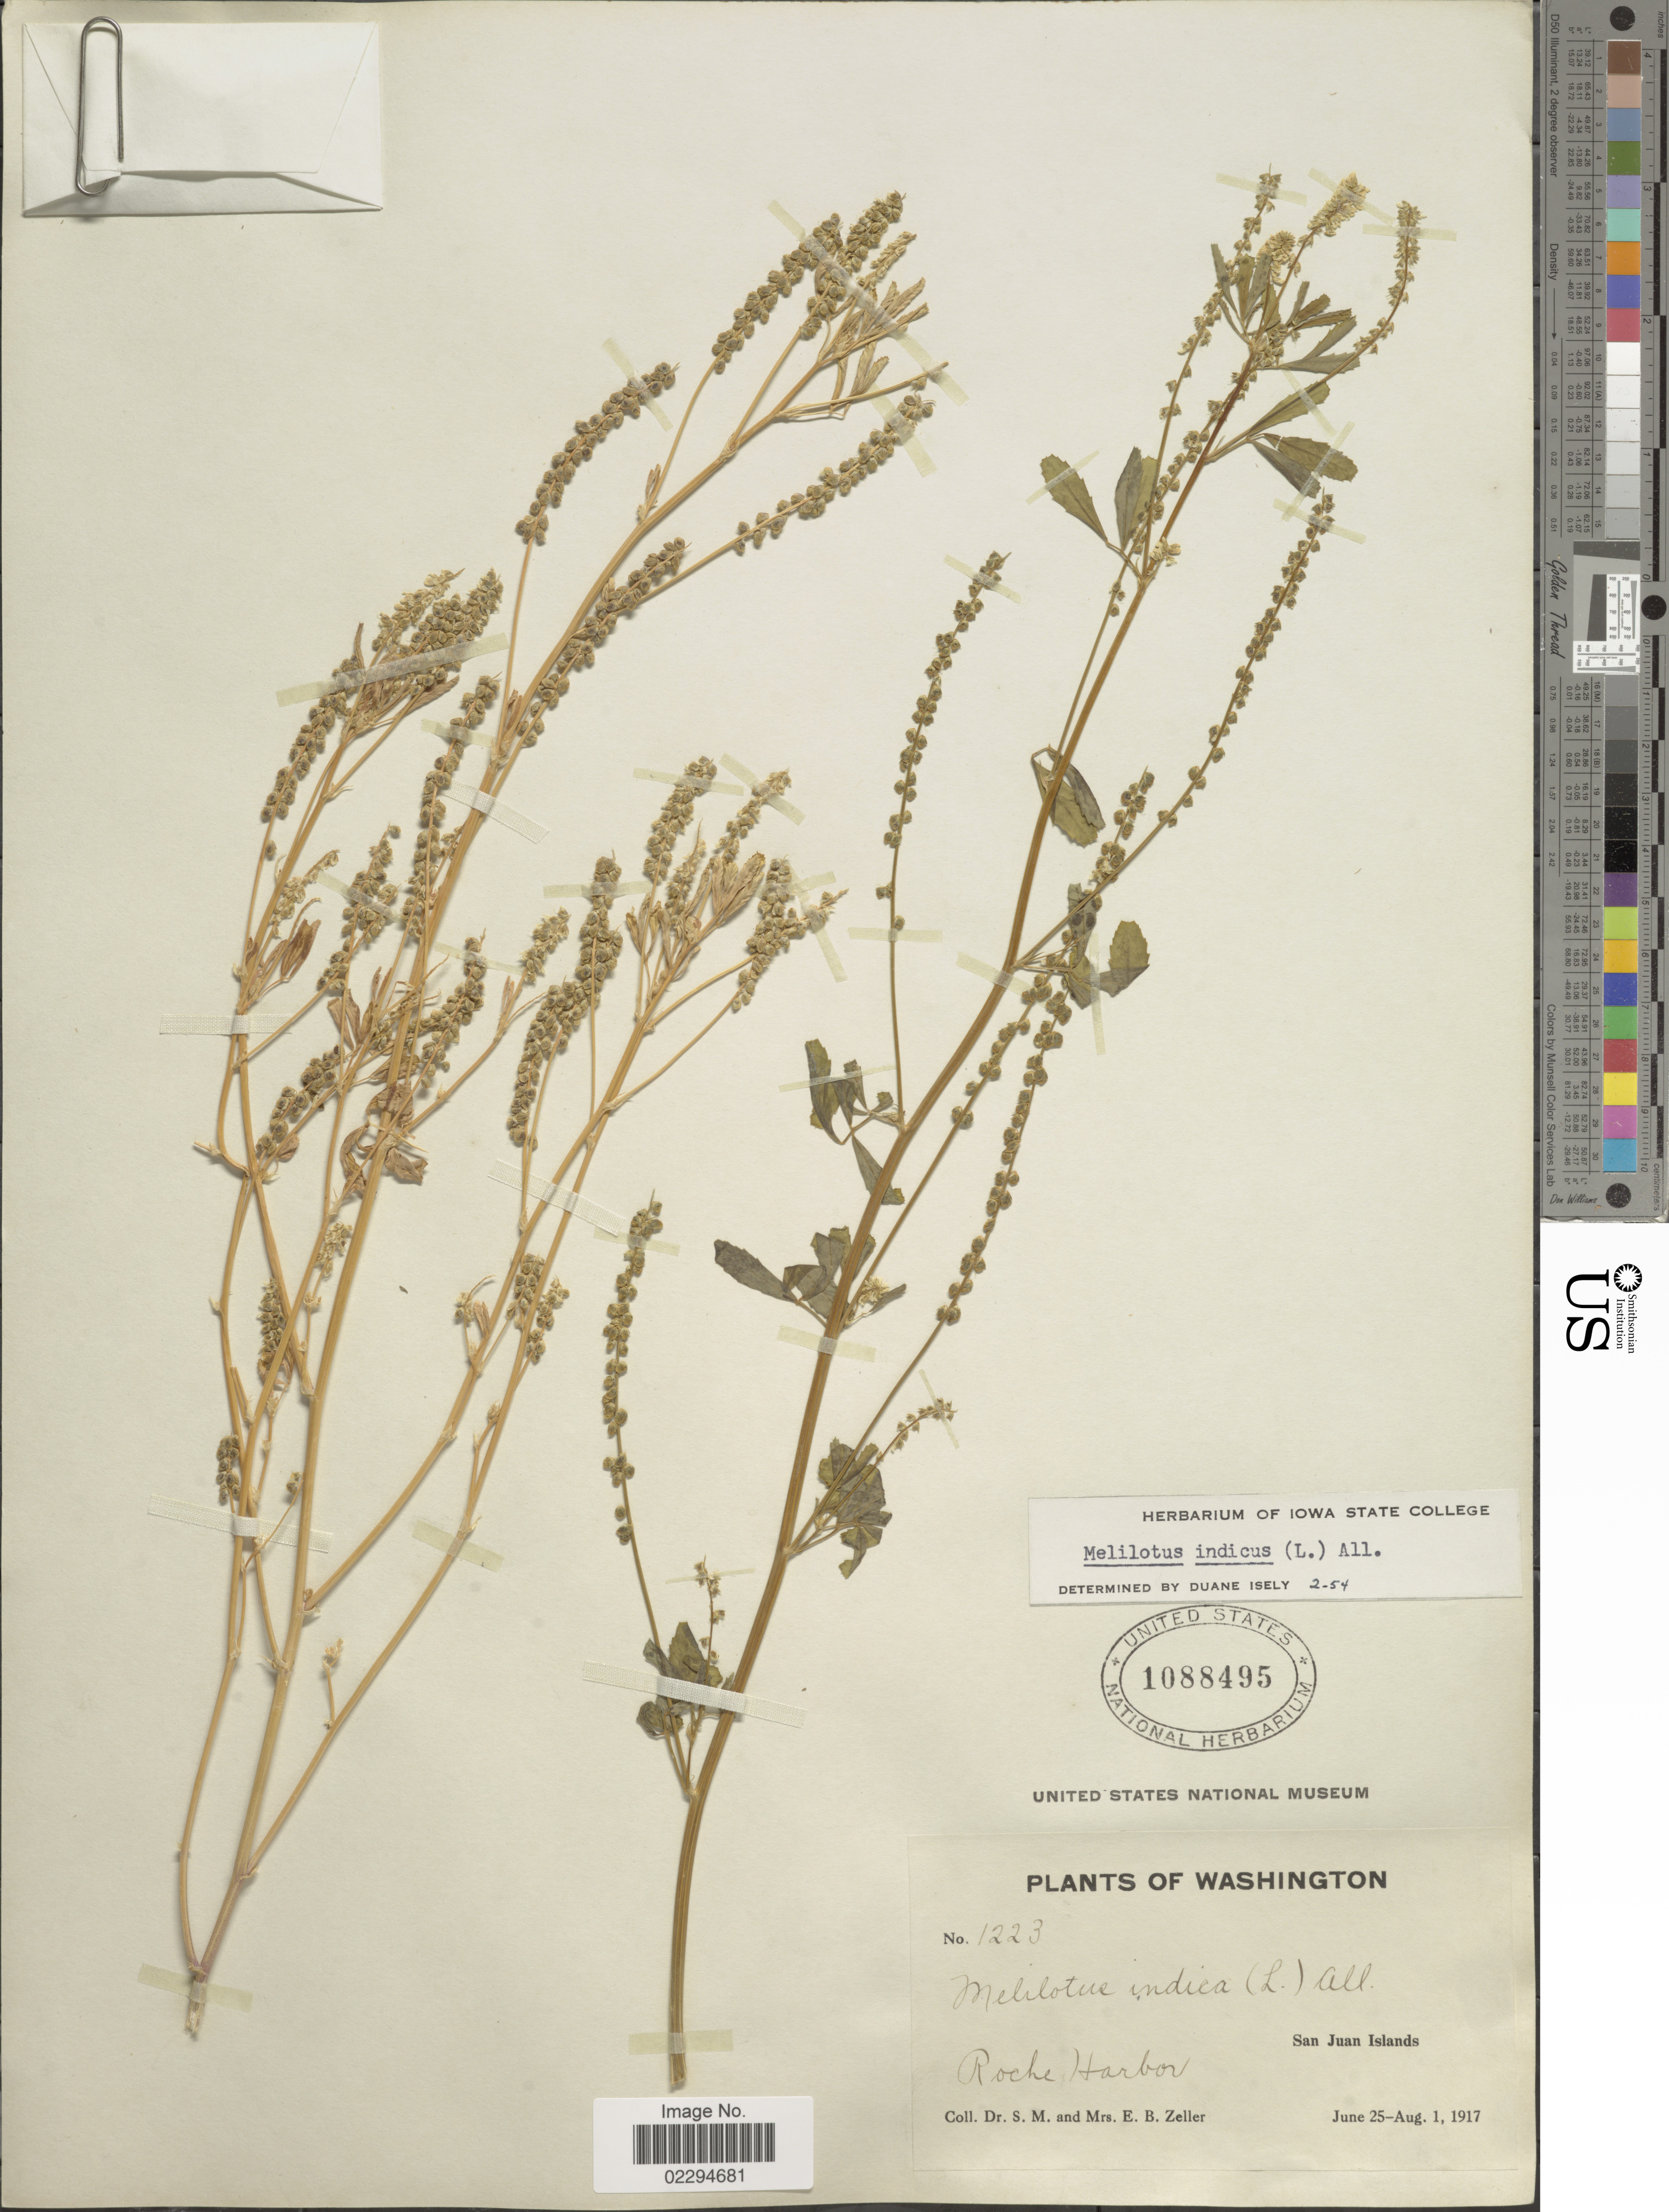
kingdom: Plantae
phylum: Tracheophyta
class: Magnoliopsida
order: Fabales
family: Fabaceae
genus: Melilotus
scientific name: Melilotus indicus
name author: (L.) All.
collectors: S. Zeller & E. Zeller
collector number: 1223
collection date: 1917-06-25/1917-08-01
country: United States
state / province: Washington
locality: Roche Harbor. San Juan Islands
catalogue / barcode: US 1088495